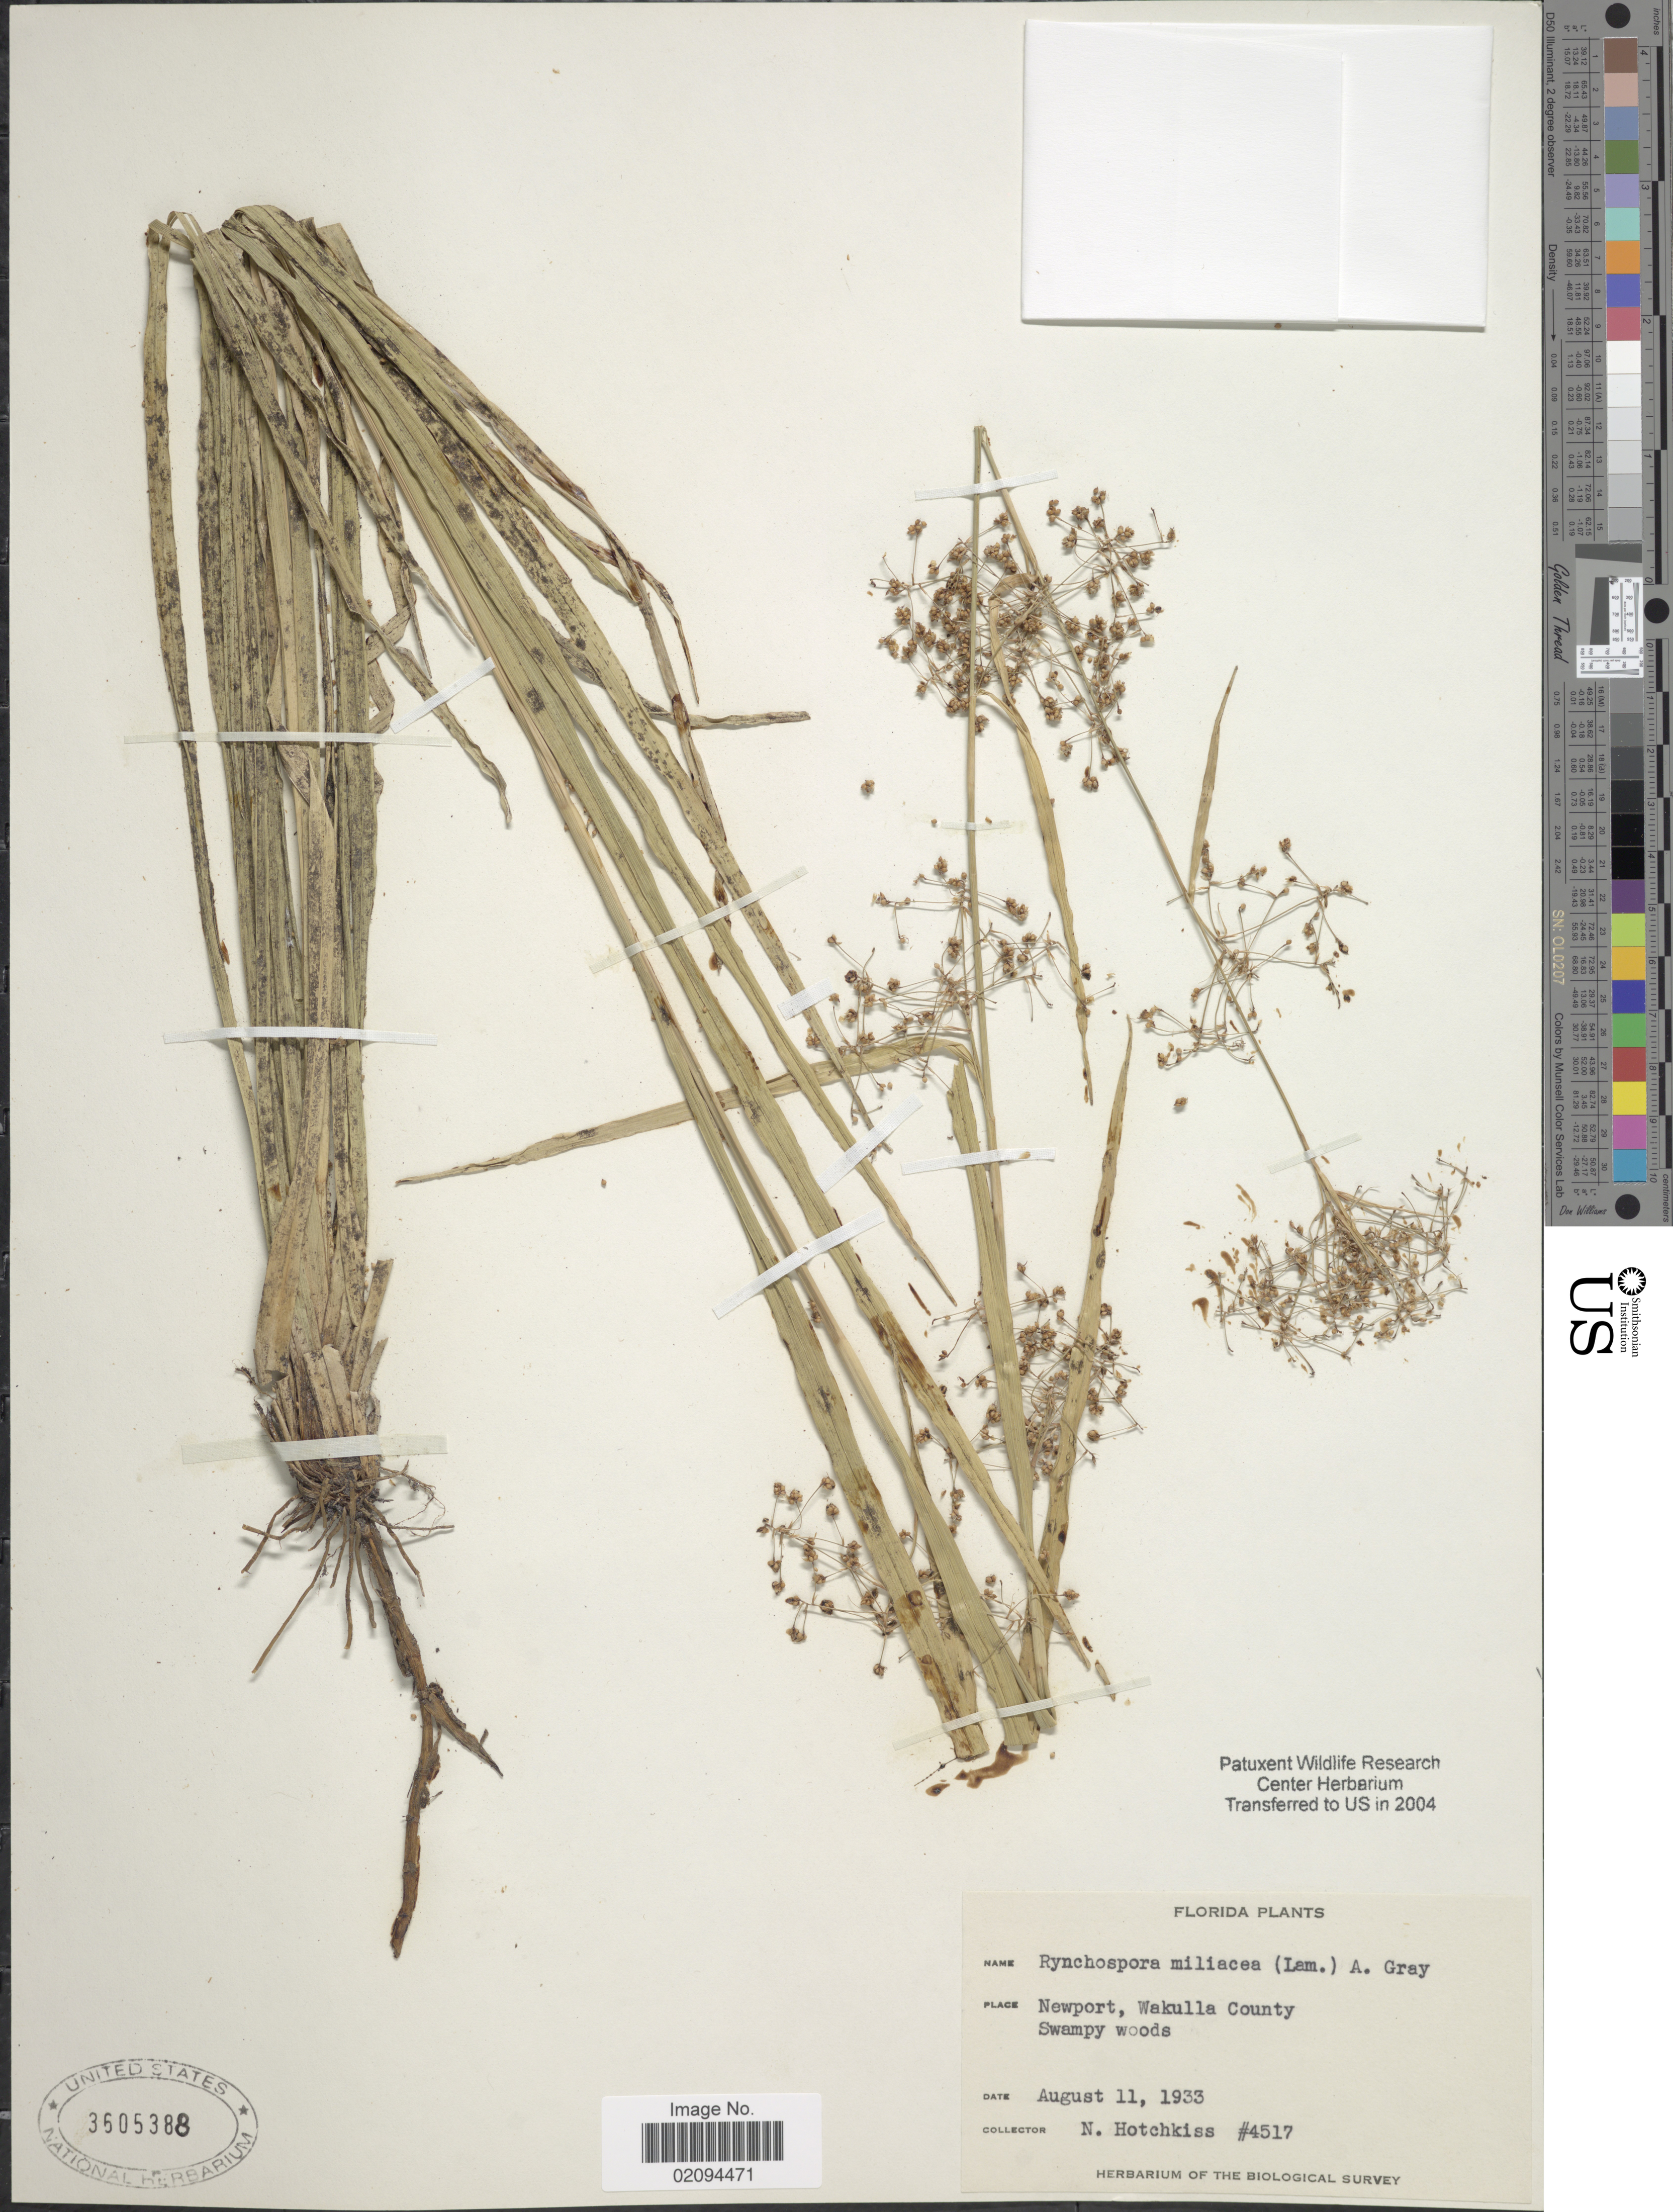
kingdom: Plantae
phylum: Tracheophyta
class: Liliopsida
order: Poales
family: Cyperaceae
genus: Rhynchospora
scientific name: Rhynchospora miliacea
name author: (Lam.) A. Gray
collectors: N. Hotchkiss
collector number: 4517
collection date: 1933-08-11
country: United States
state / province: Florida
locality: Newport, Wakulla County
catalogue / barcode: US 3605388